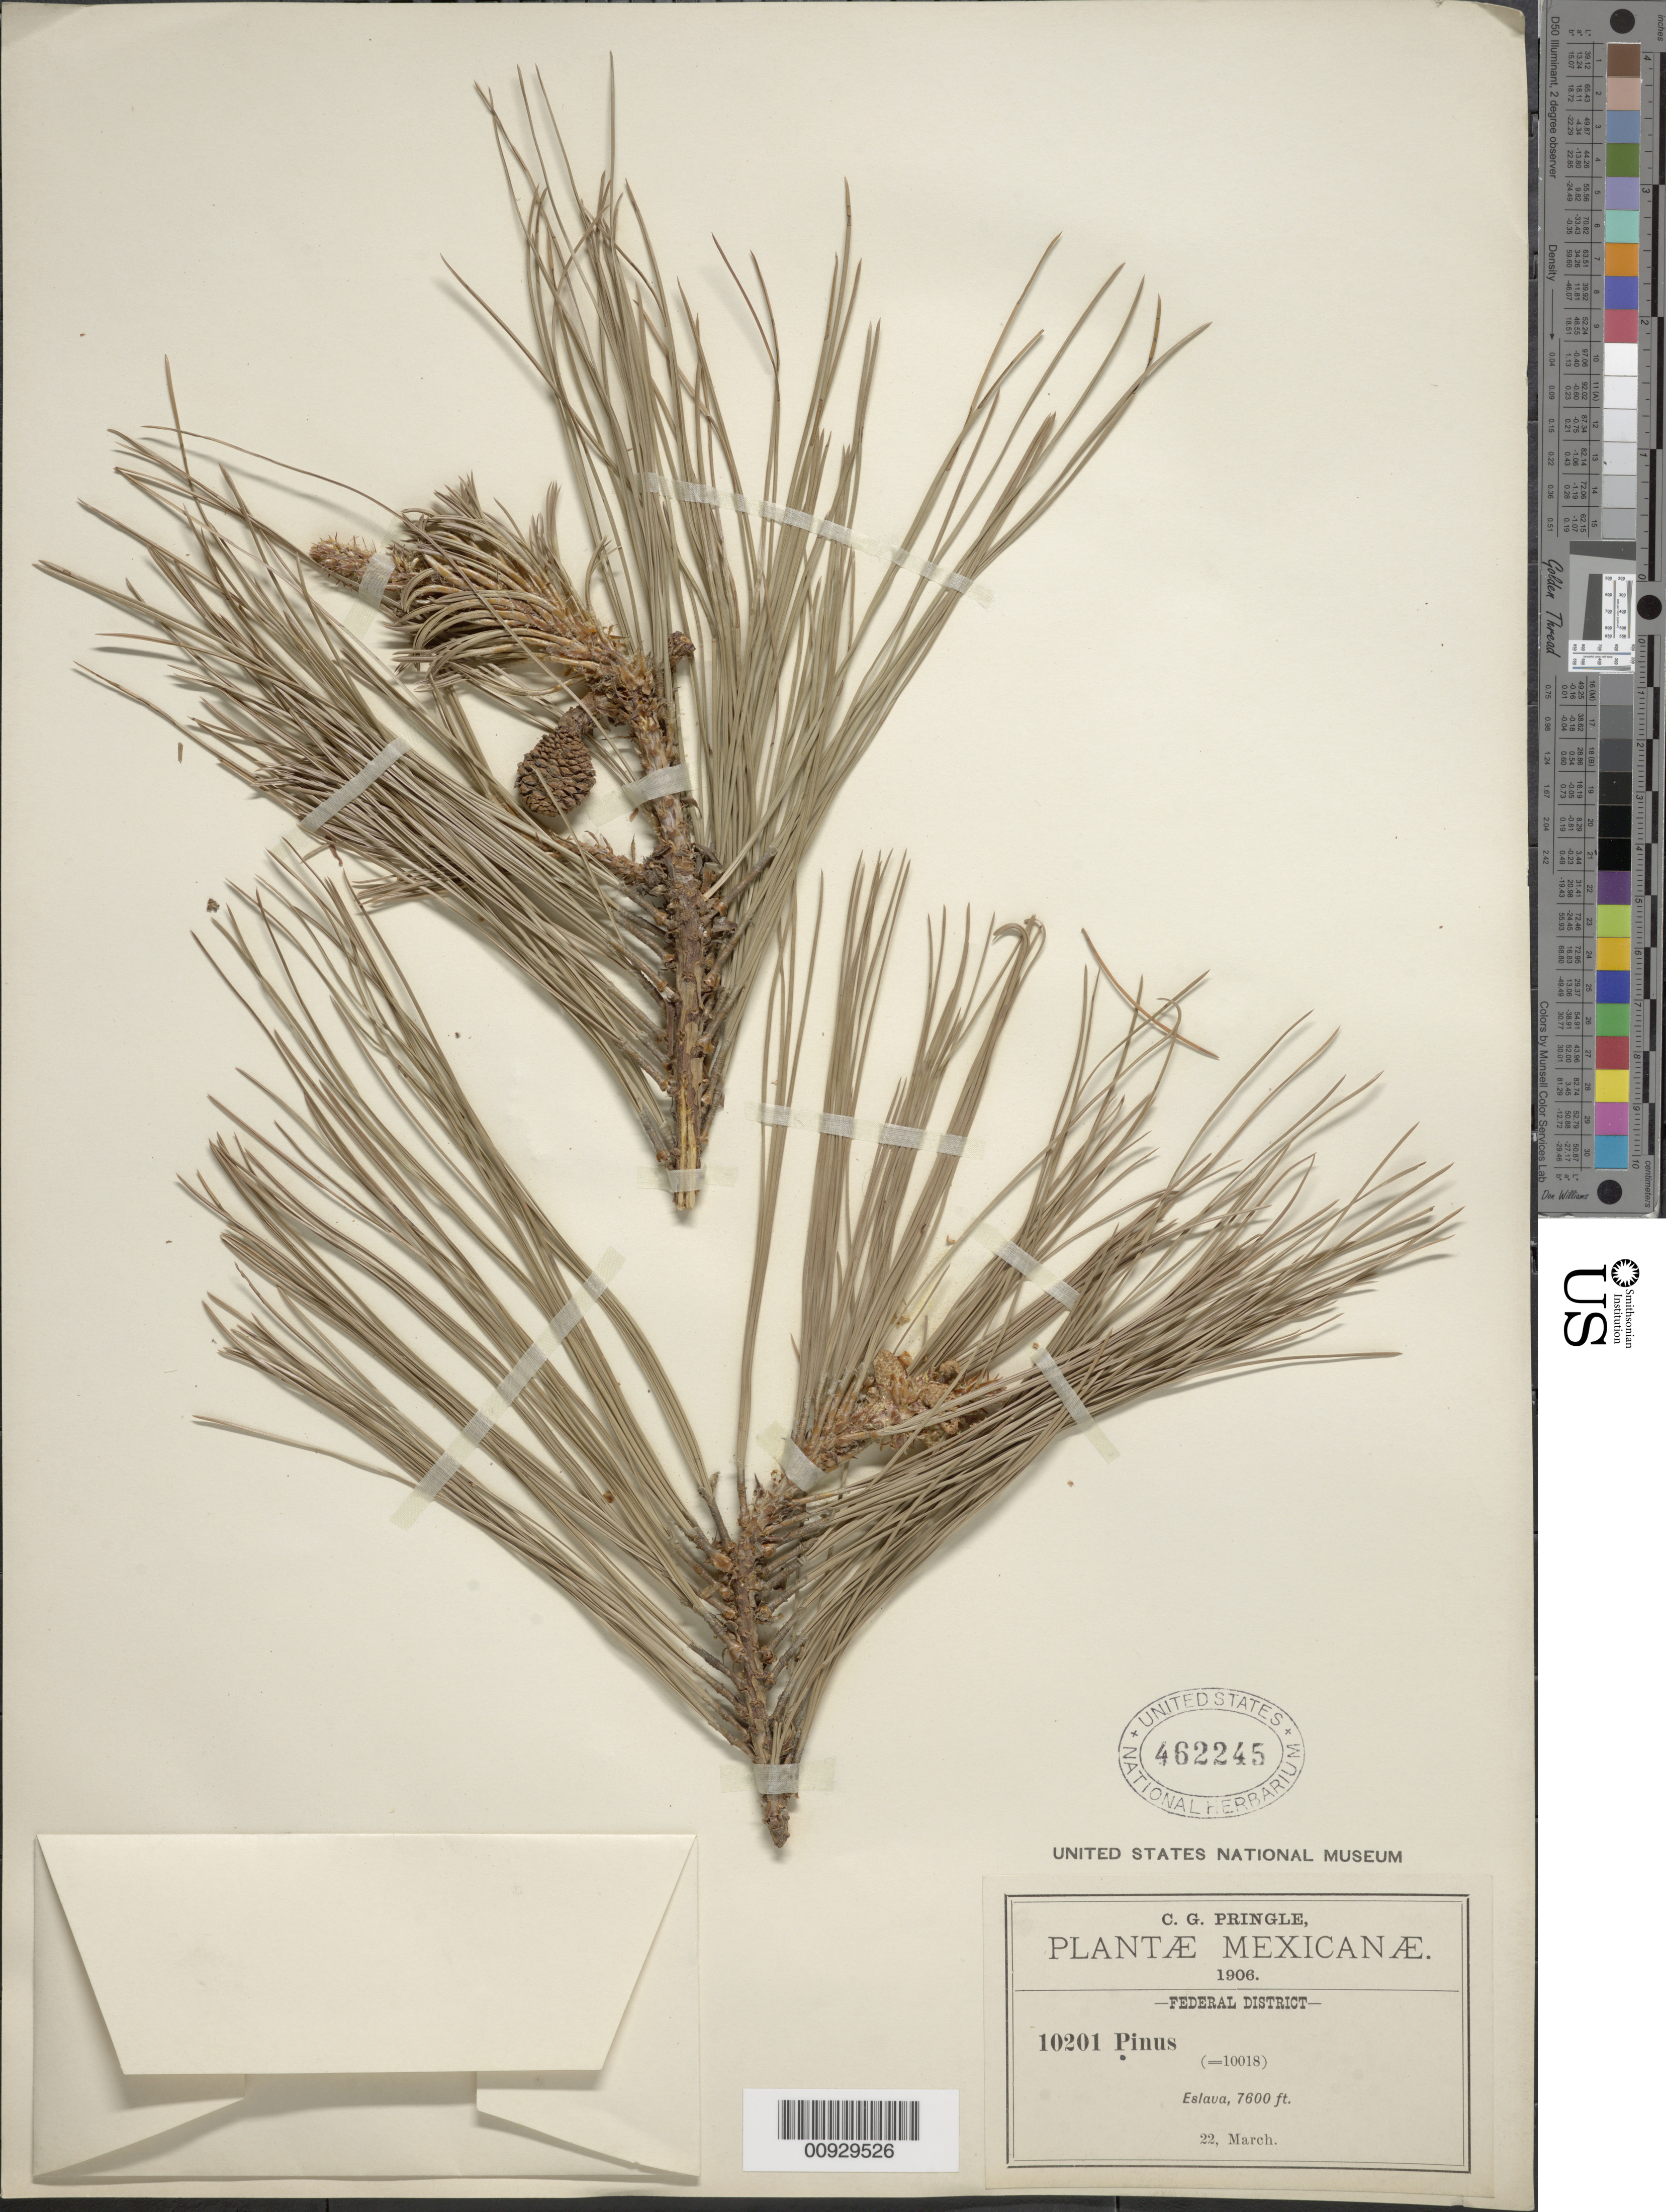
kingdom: Plantae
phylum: Tracheophyta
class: Pinopsida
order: Pinales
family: Pinaceae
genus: Pinus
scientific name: Pinus sp.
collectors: C. G. Pringle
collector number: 10201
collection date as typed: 22 Mar 1906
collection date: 1906-03-22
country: Mexico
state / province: Distrito Federal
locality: Eslava.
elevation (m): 2316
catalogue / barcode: US 462245